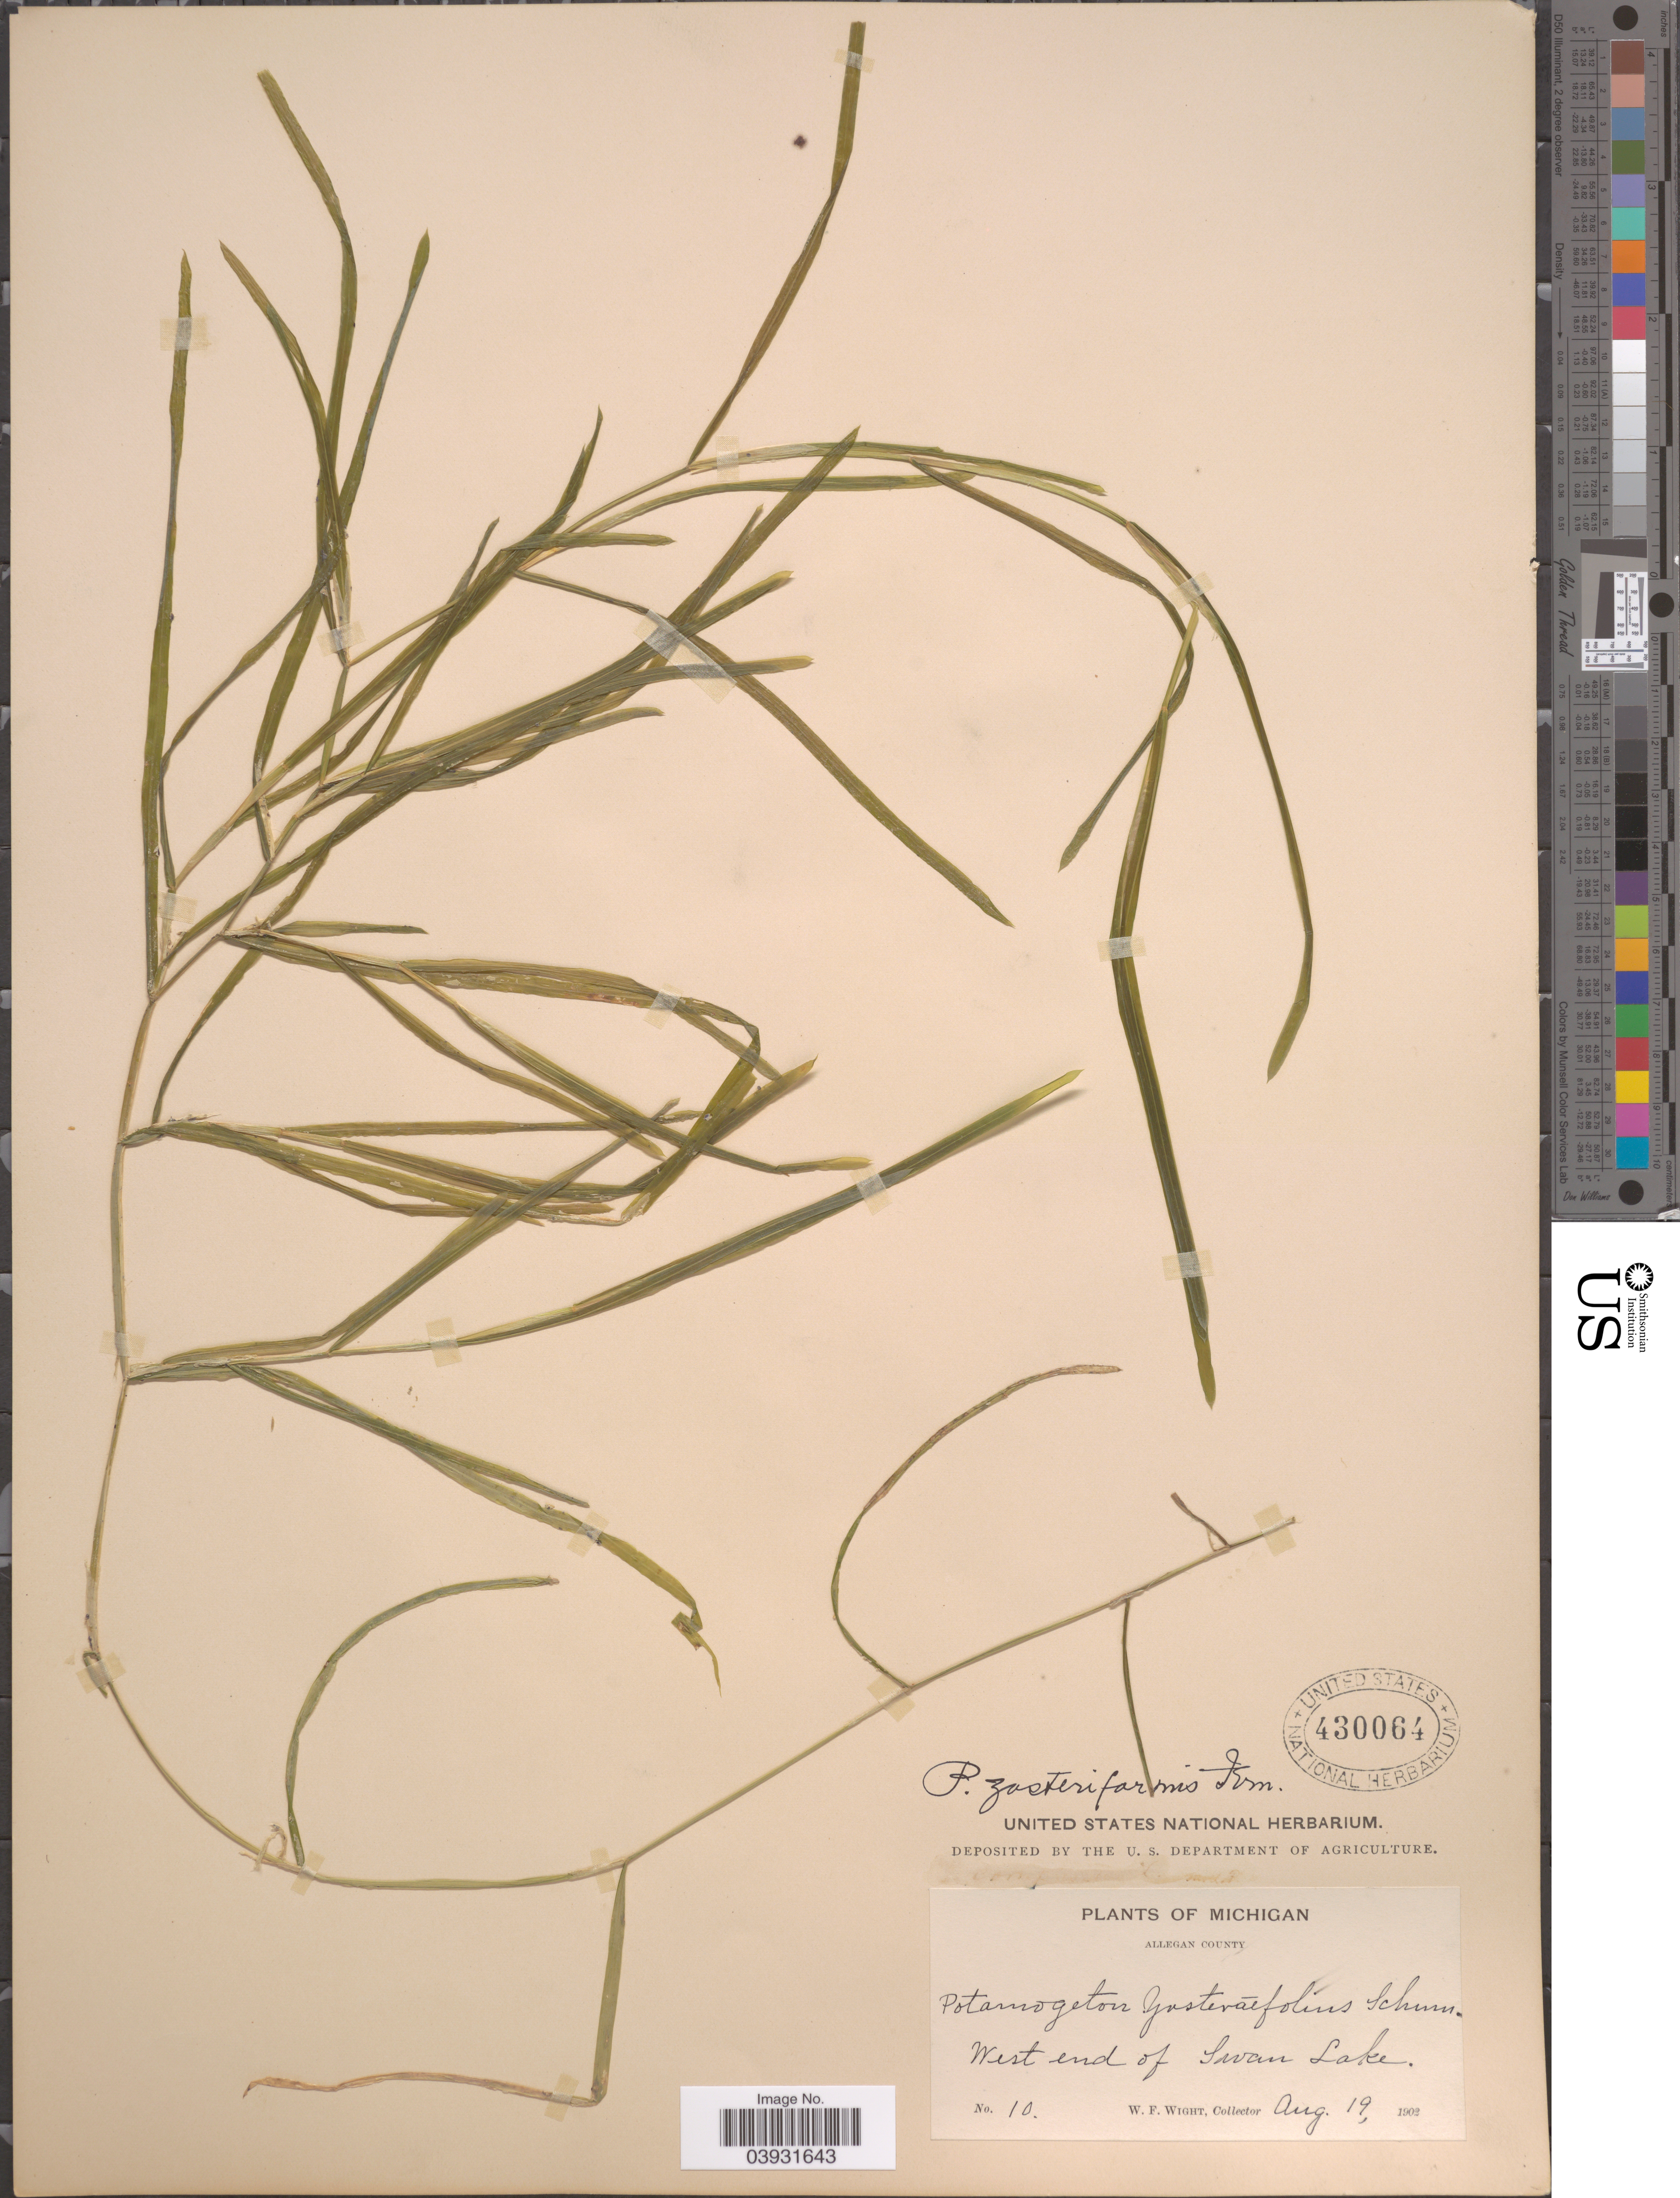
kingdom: Plantae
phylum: Tracheophyta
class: Liliopsida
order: Alismatales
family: Potamogetonaceae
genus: Potamogeton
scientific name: Potamogeton zosterifolius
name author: Schumach.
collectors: W. Wight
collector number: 10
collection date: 1902-08-19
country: United States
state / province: Michigan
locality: Allegan County. West end of Swan Lake.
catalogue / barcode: US 430064